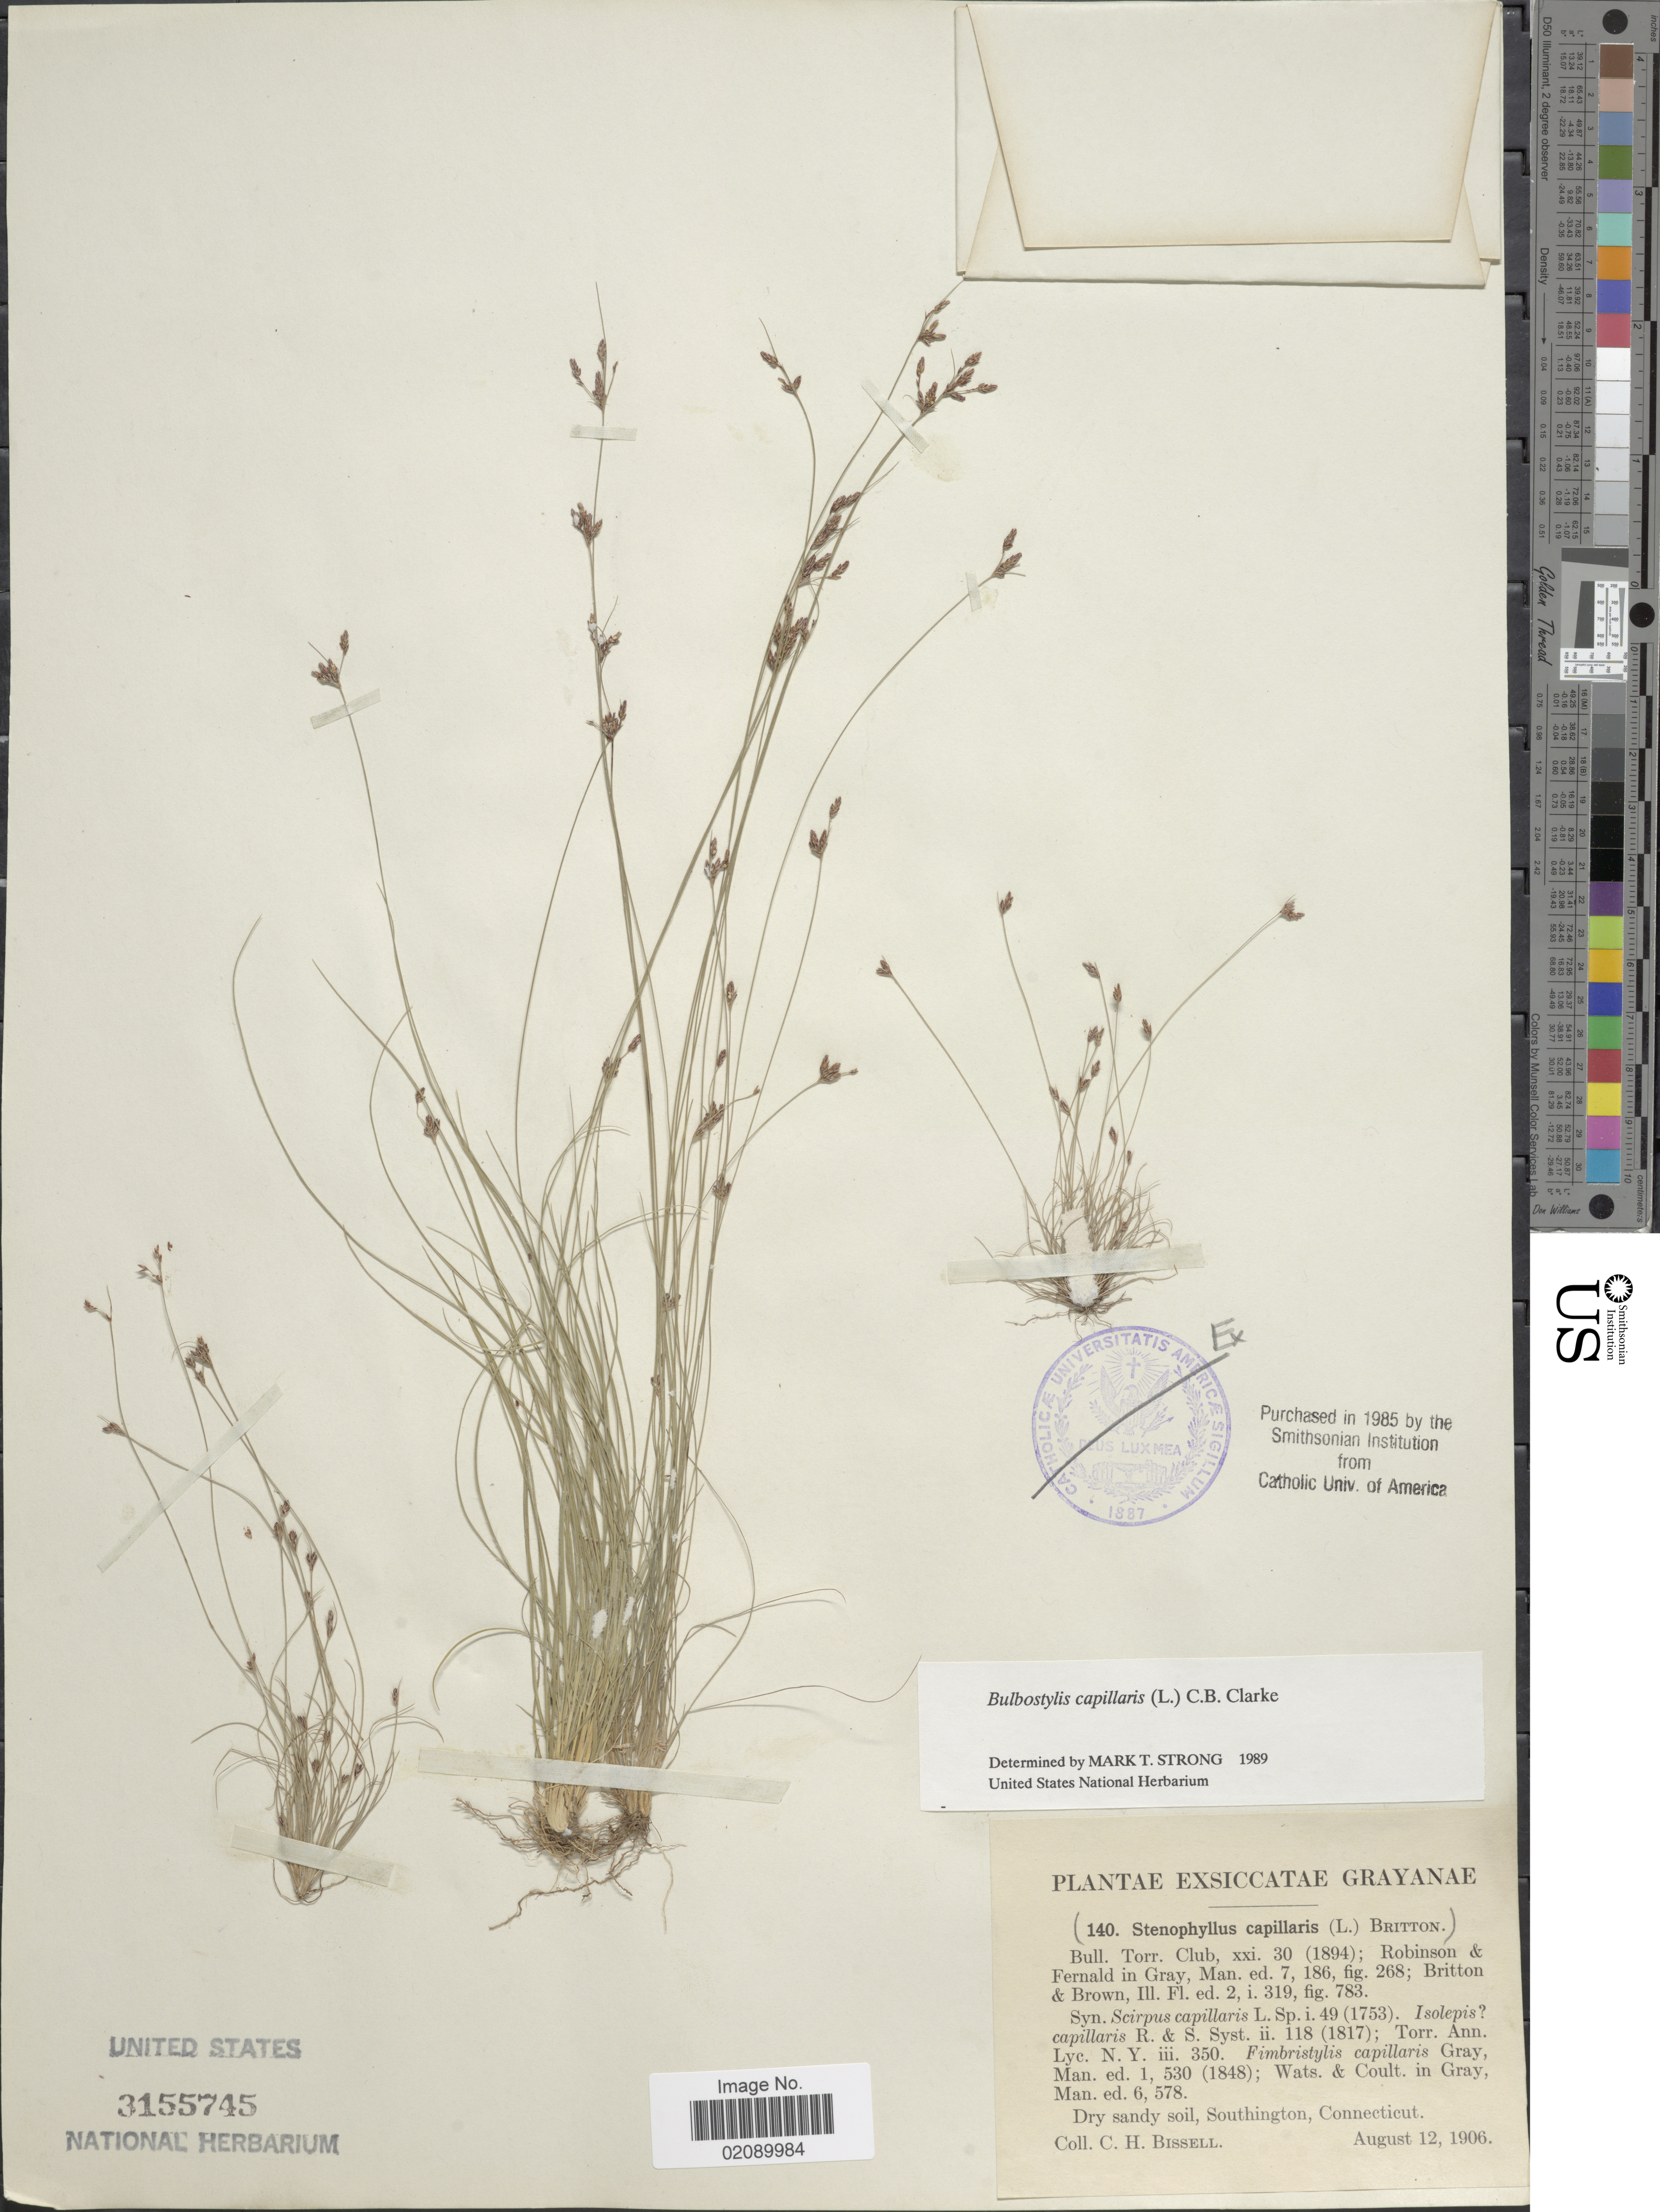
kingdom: Plantae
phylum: Tracheophyta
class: Liliopsida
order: Poales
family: Cyperaceae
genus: Bulbostylis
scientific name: Bulbostylis capillaris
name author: (L.) Kunth ex C.B. Clarke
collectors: C. Bissell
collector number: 140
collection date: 1906-08-12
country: United States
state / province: Connecticut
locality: Dry sandy soil, Southington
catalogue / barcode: US 3155745